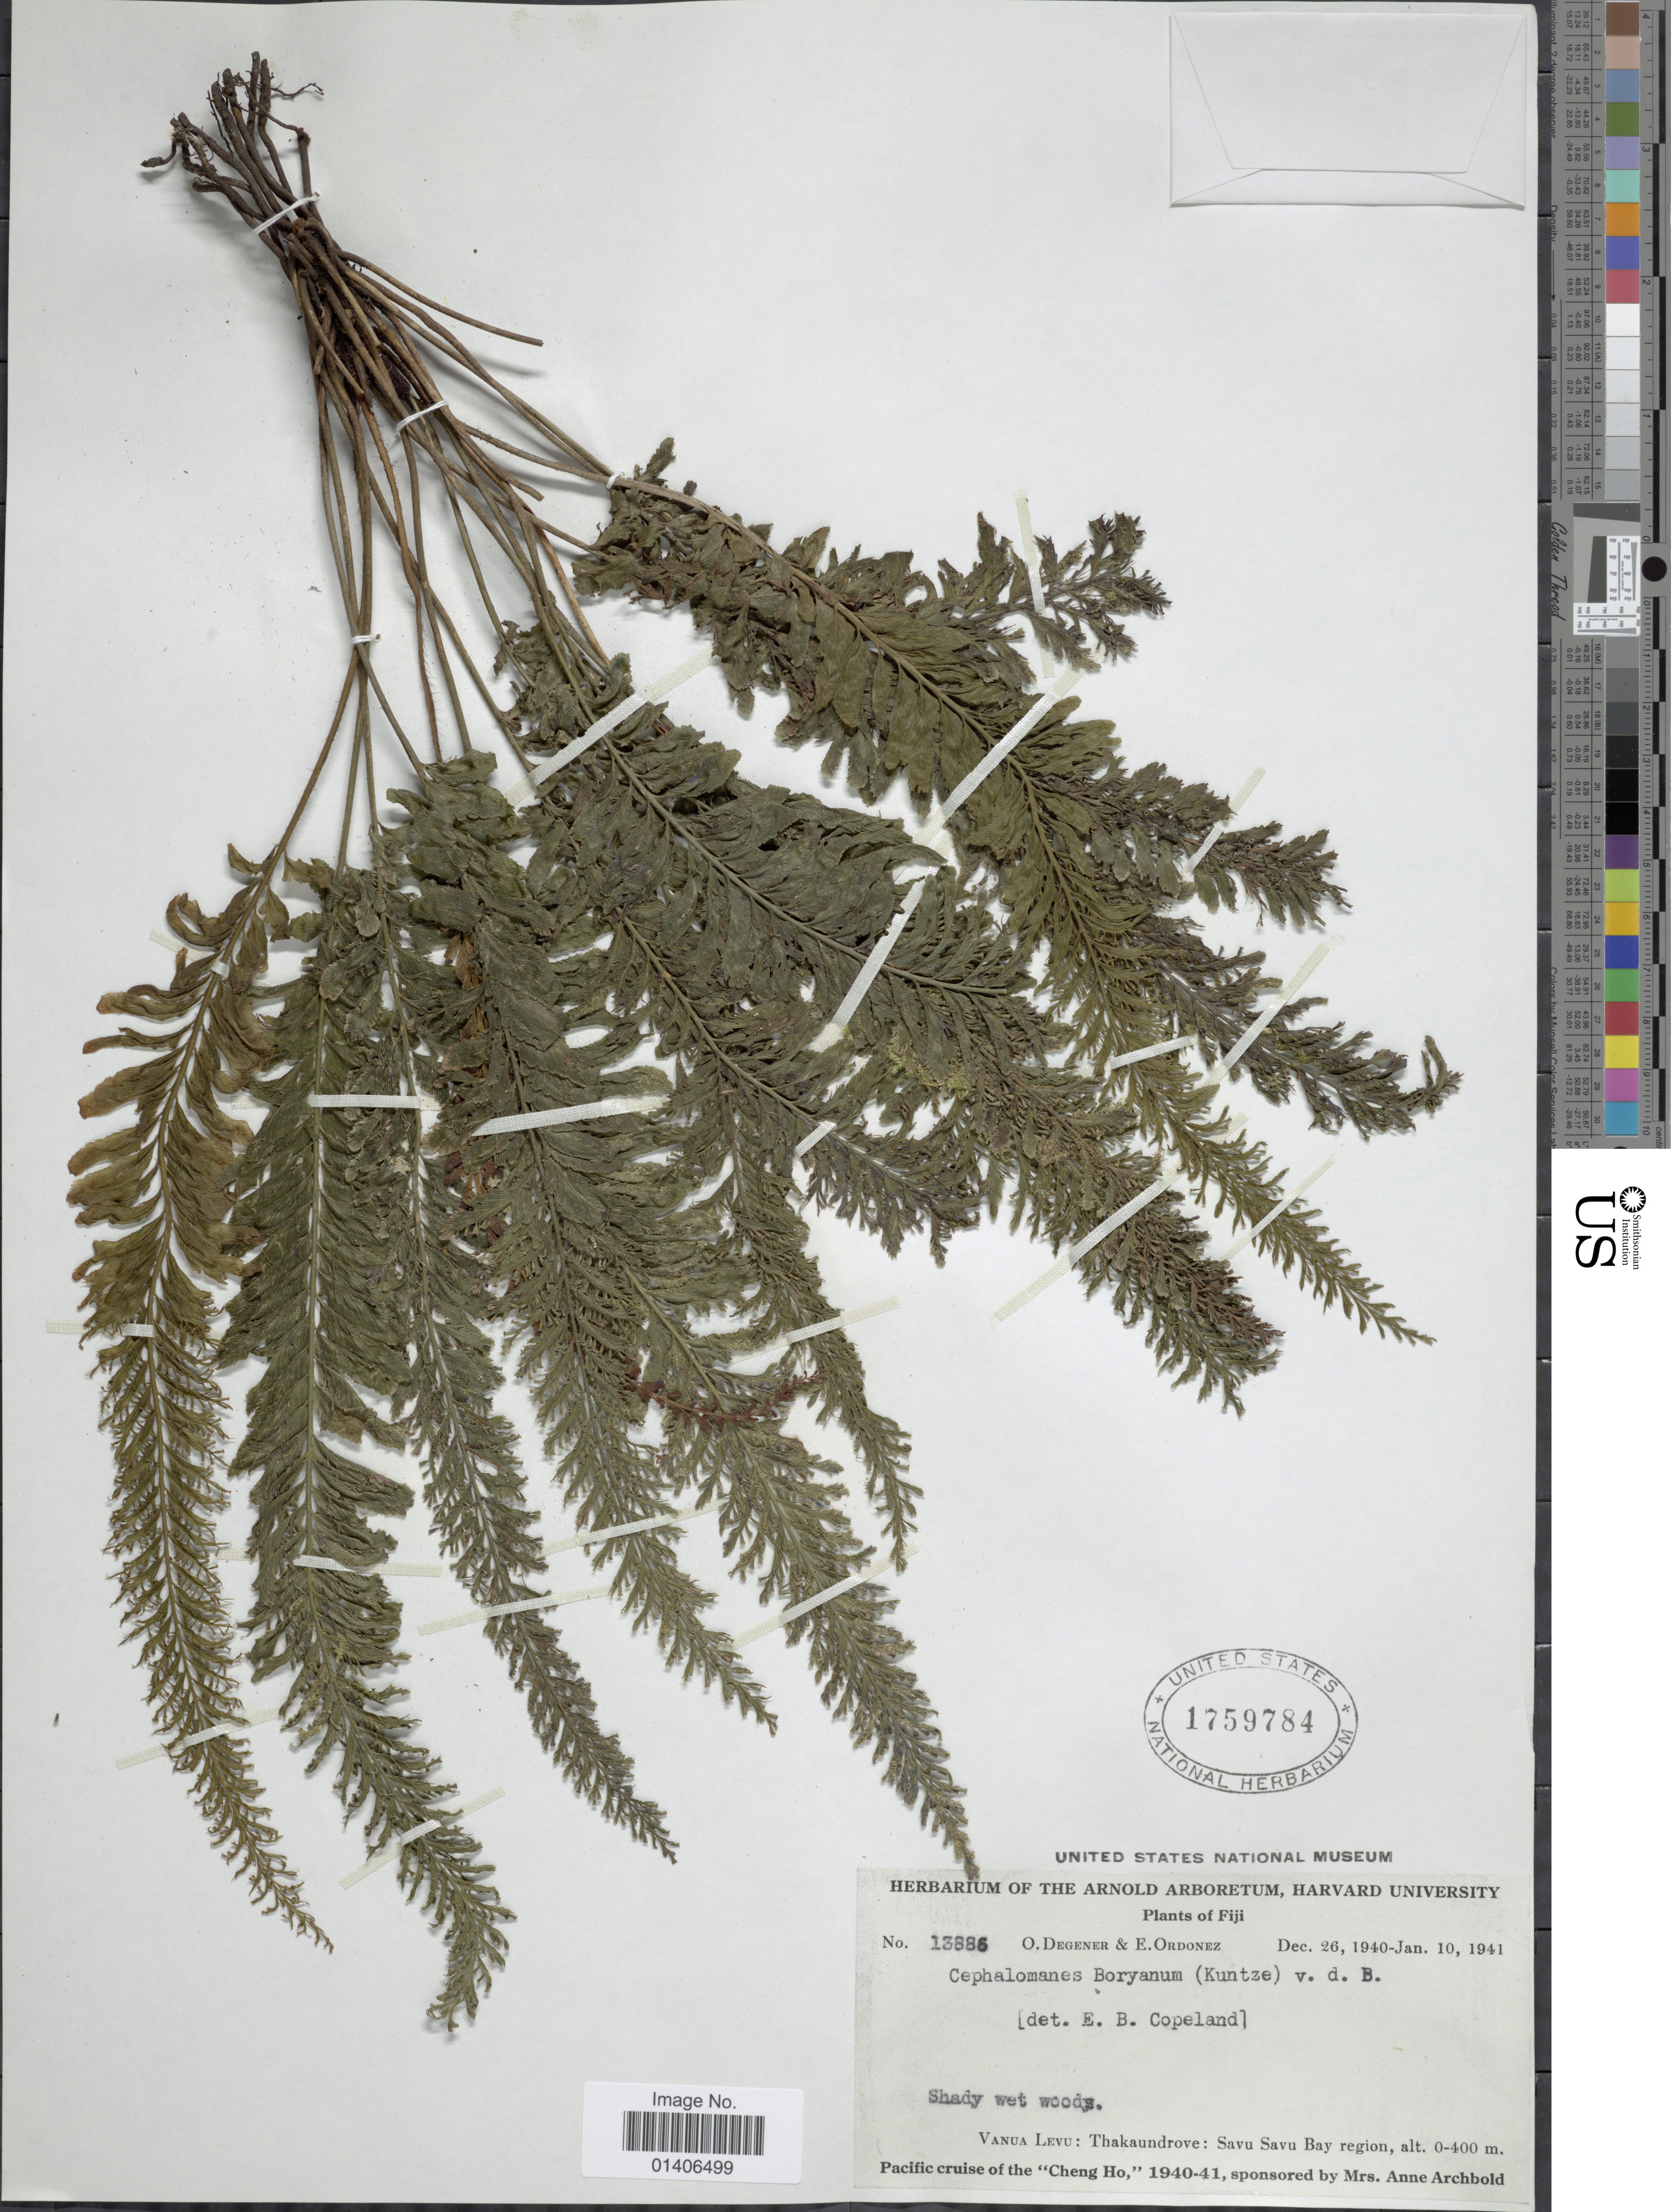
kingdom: Plantae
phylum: Tracheophyta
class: Polypodiopsida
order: Hymenophyllales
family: Hymenophyllaceae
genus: Cephalomanes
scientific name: Cephalomanes atrovirens subsp. boryanum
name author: (Kunze) K. Iwats.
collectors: O. Degener & E. Ordonez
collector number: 13886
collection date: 1940-12-26/1941-01-10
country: Fiji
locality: Vanua Levu: Thakaundrove: Savu Savu Bay region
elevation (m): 0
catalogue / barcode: US 1759784